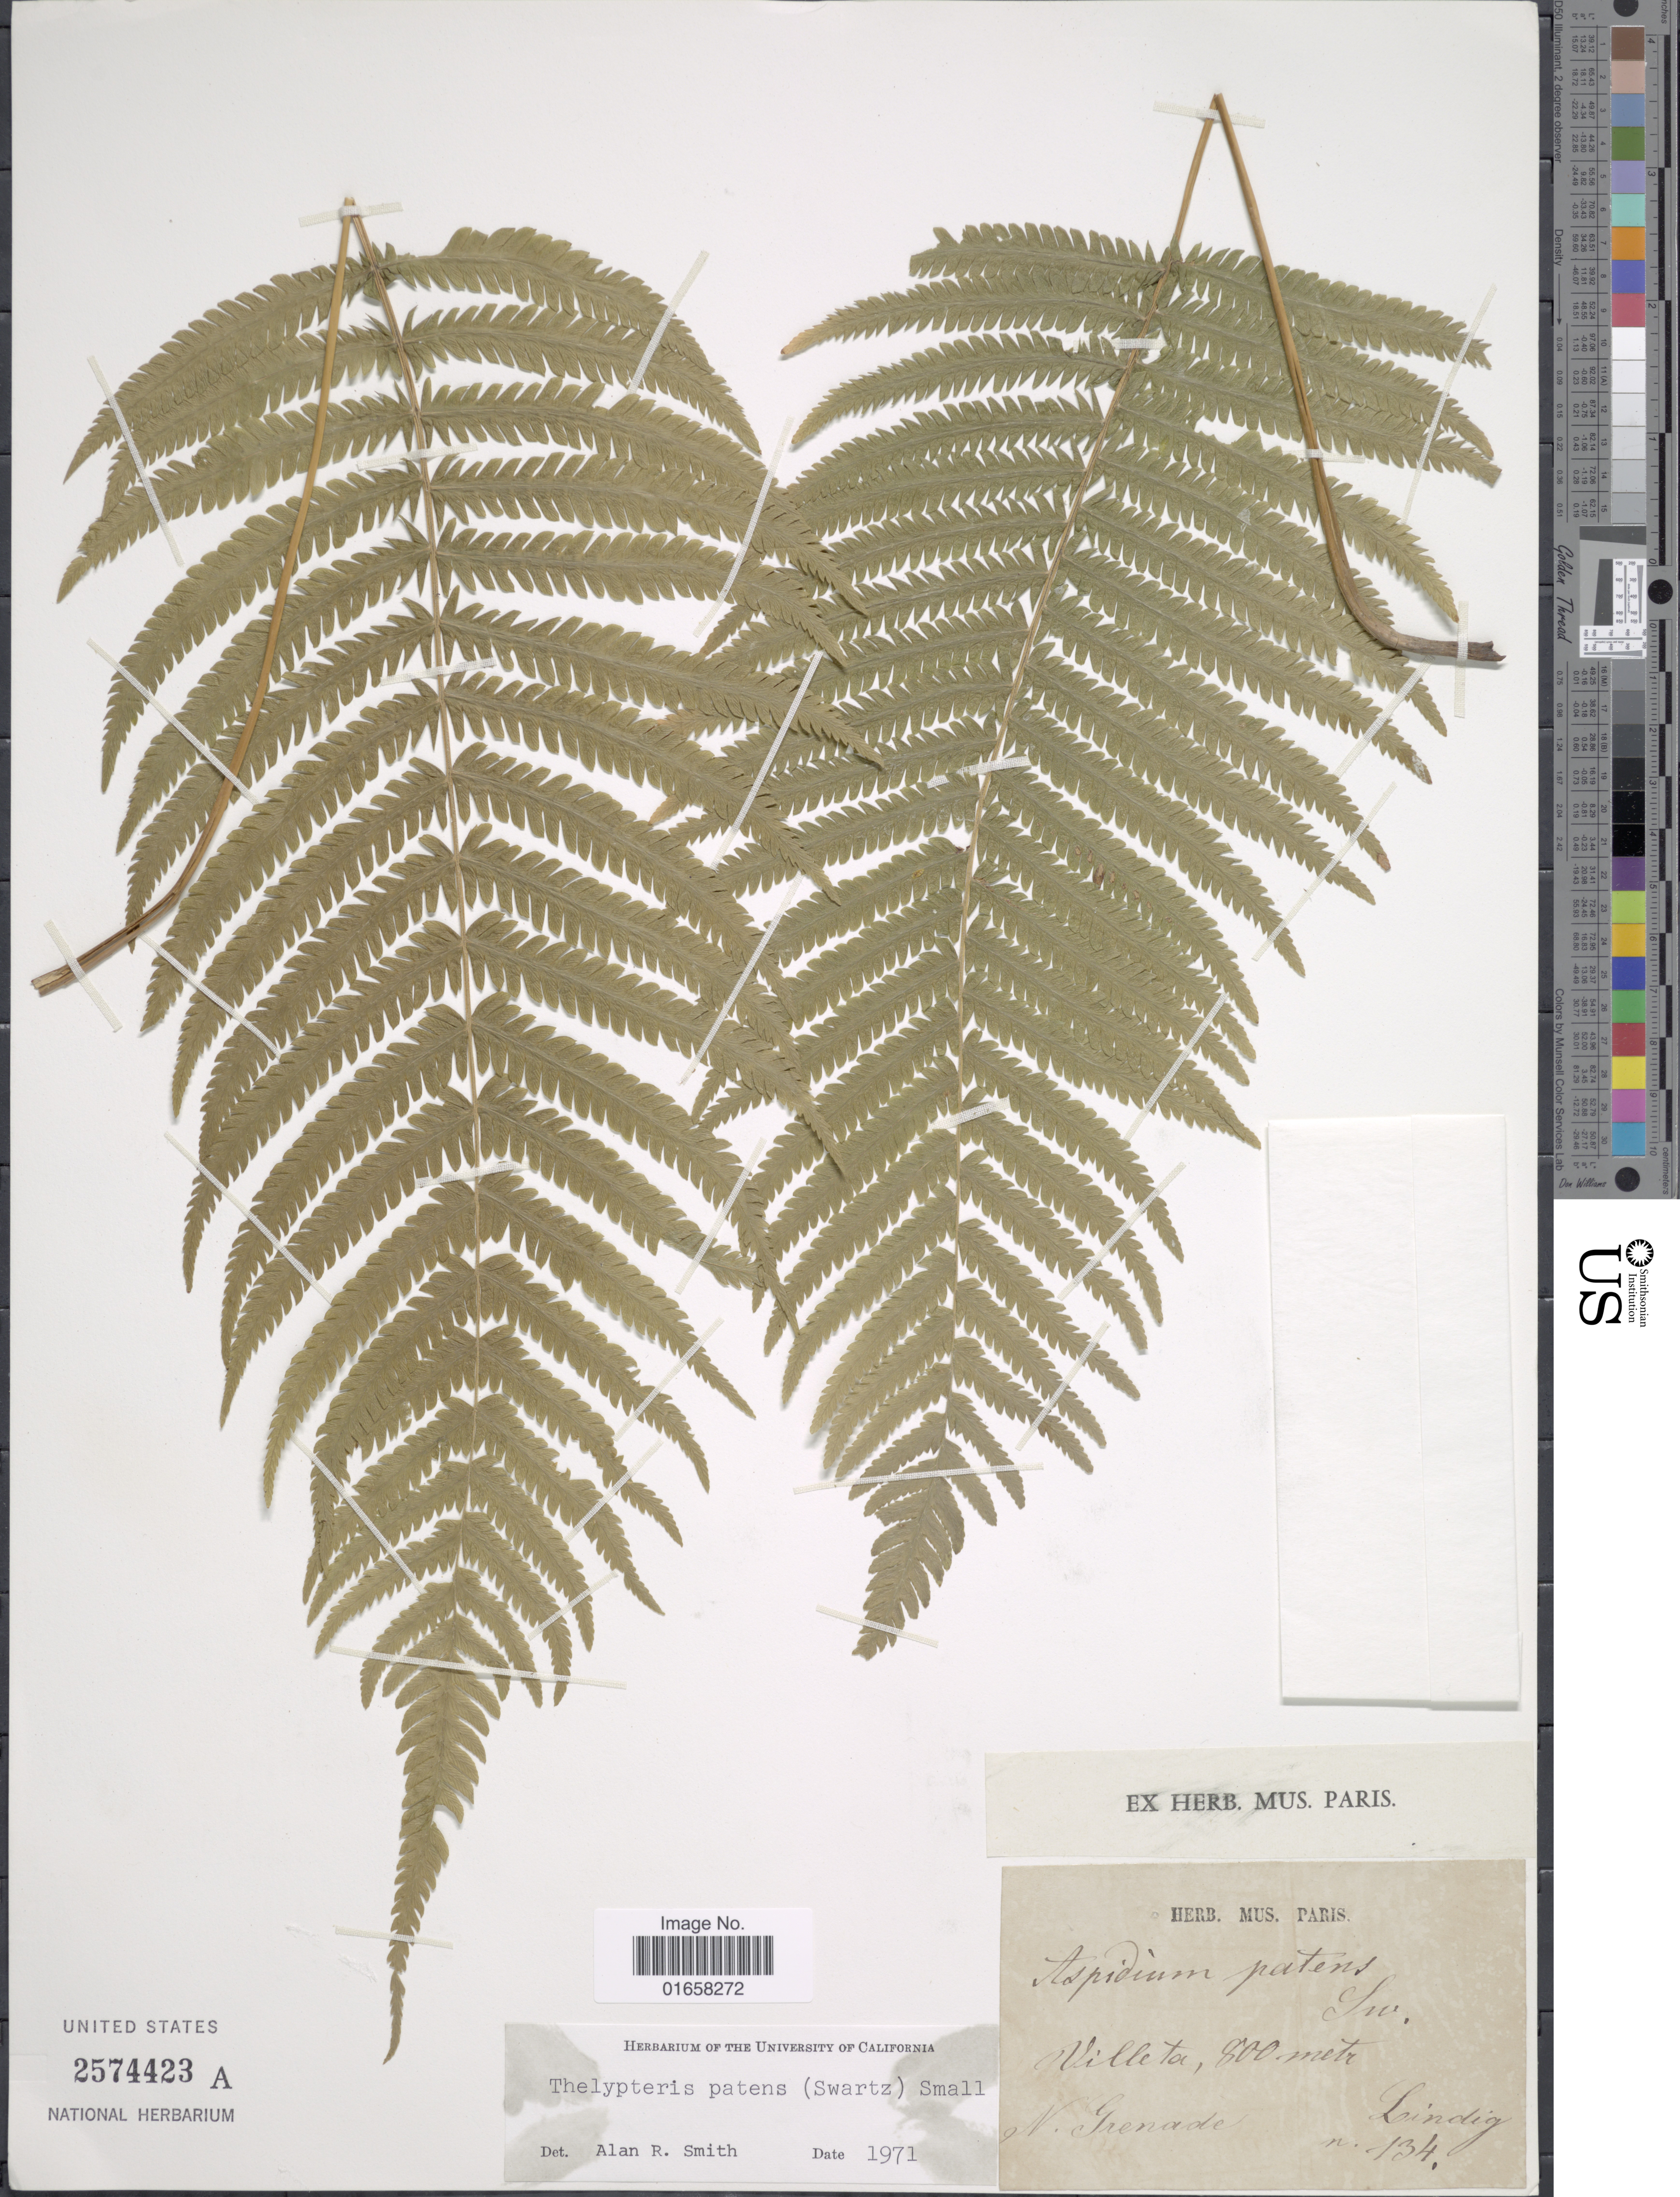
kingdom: Plantae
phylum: Tracheophyta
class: Polypodiopsida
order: Polypodiales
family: Thelypteridaceae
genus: Christella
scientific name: Christella patens var. patens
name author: (Sw.) Holttum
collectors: -. Lindig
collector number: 134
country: Grenada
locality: Willeta, N. Grenade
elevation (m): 800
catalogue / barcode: US 25774423A